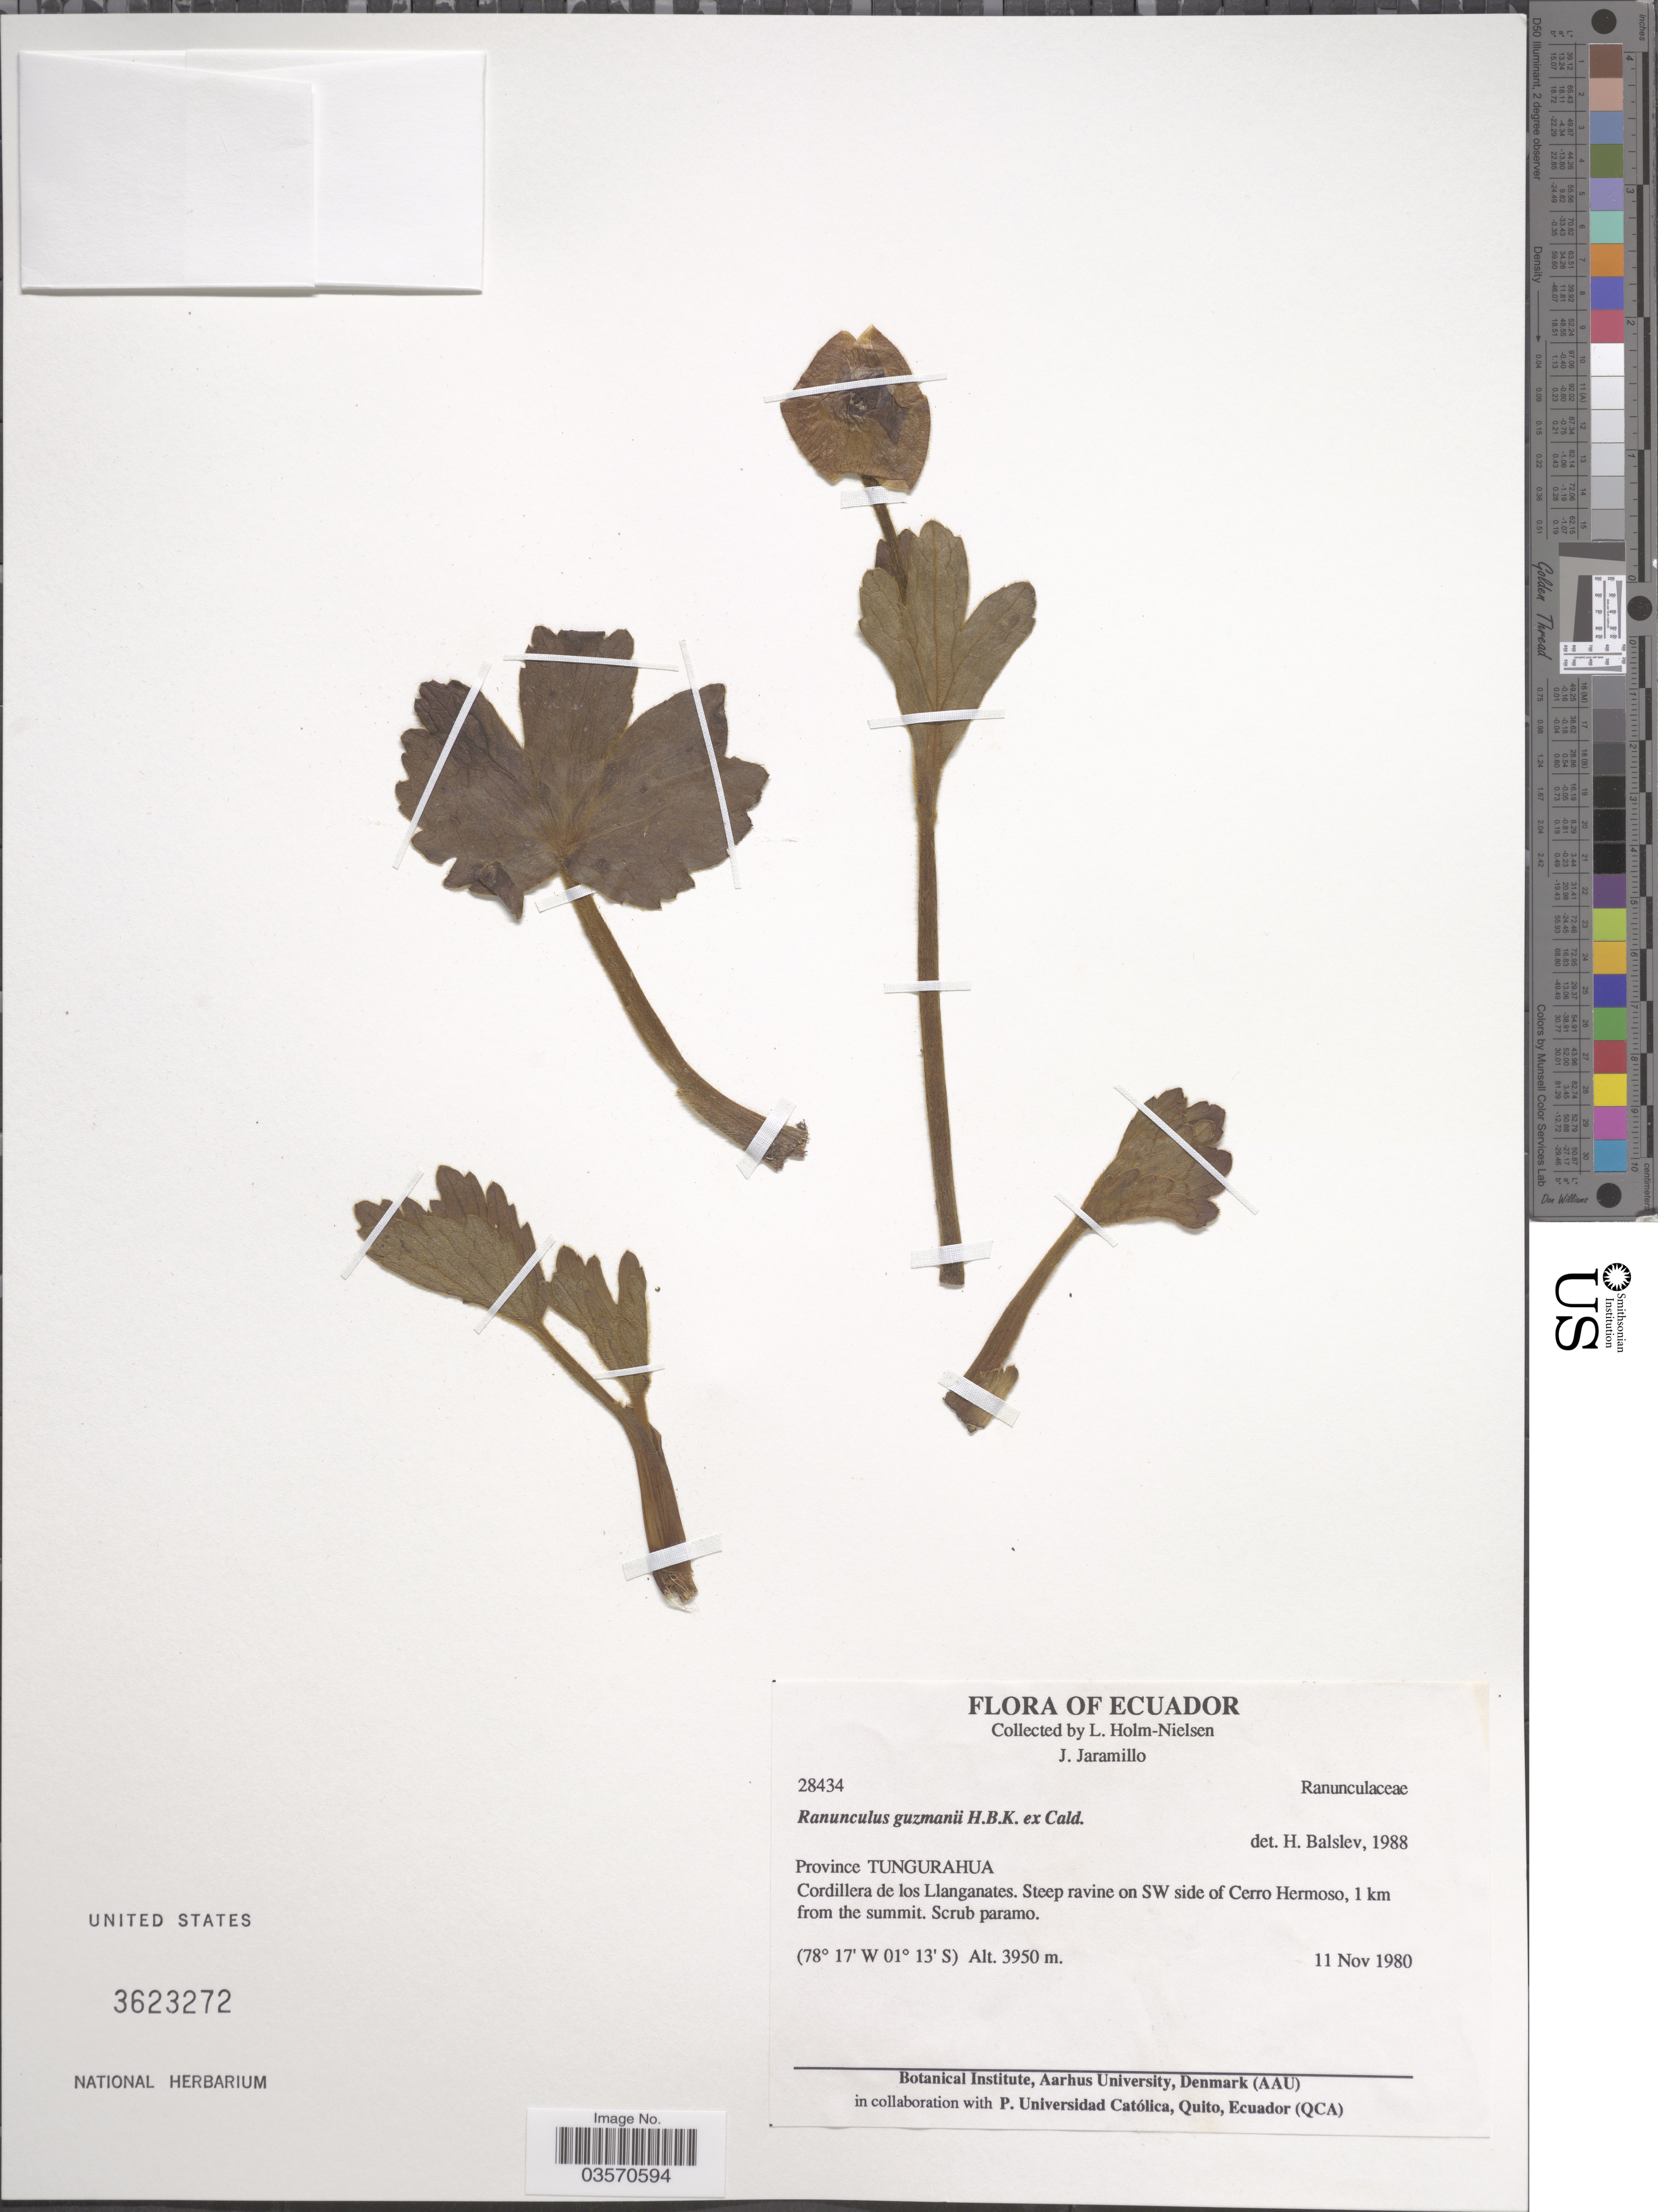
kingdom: Plantae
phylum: Tracheophyta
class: Magnoliopsida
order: Ranunculales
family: Ranunculaceae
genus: Krapfia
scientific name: Krapfia gusmannii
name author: (Humb. ex Caldas) Standl. & J.F. Macbr.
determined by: Strong, M. T., (US), Smithsonian Institution - National Museum of Natural History (UNITED STATES)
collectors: L. Holm-Nielsen & J. Jaramillo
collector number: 28434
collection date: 1980-11-11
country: Ecuador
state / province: Tungurahua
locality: Cordillera de los Llanganates. Steep ravine on SW side of Cerro Hermoso, 1 km from the summit. Scrub paramo.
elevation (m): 3950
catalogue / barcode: US 3623272